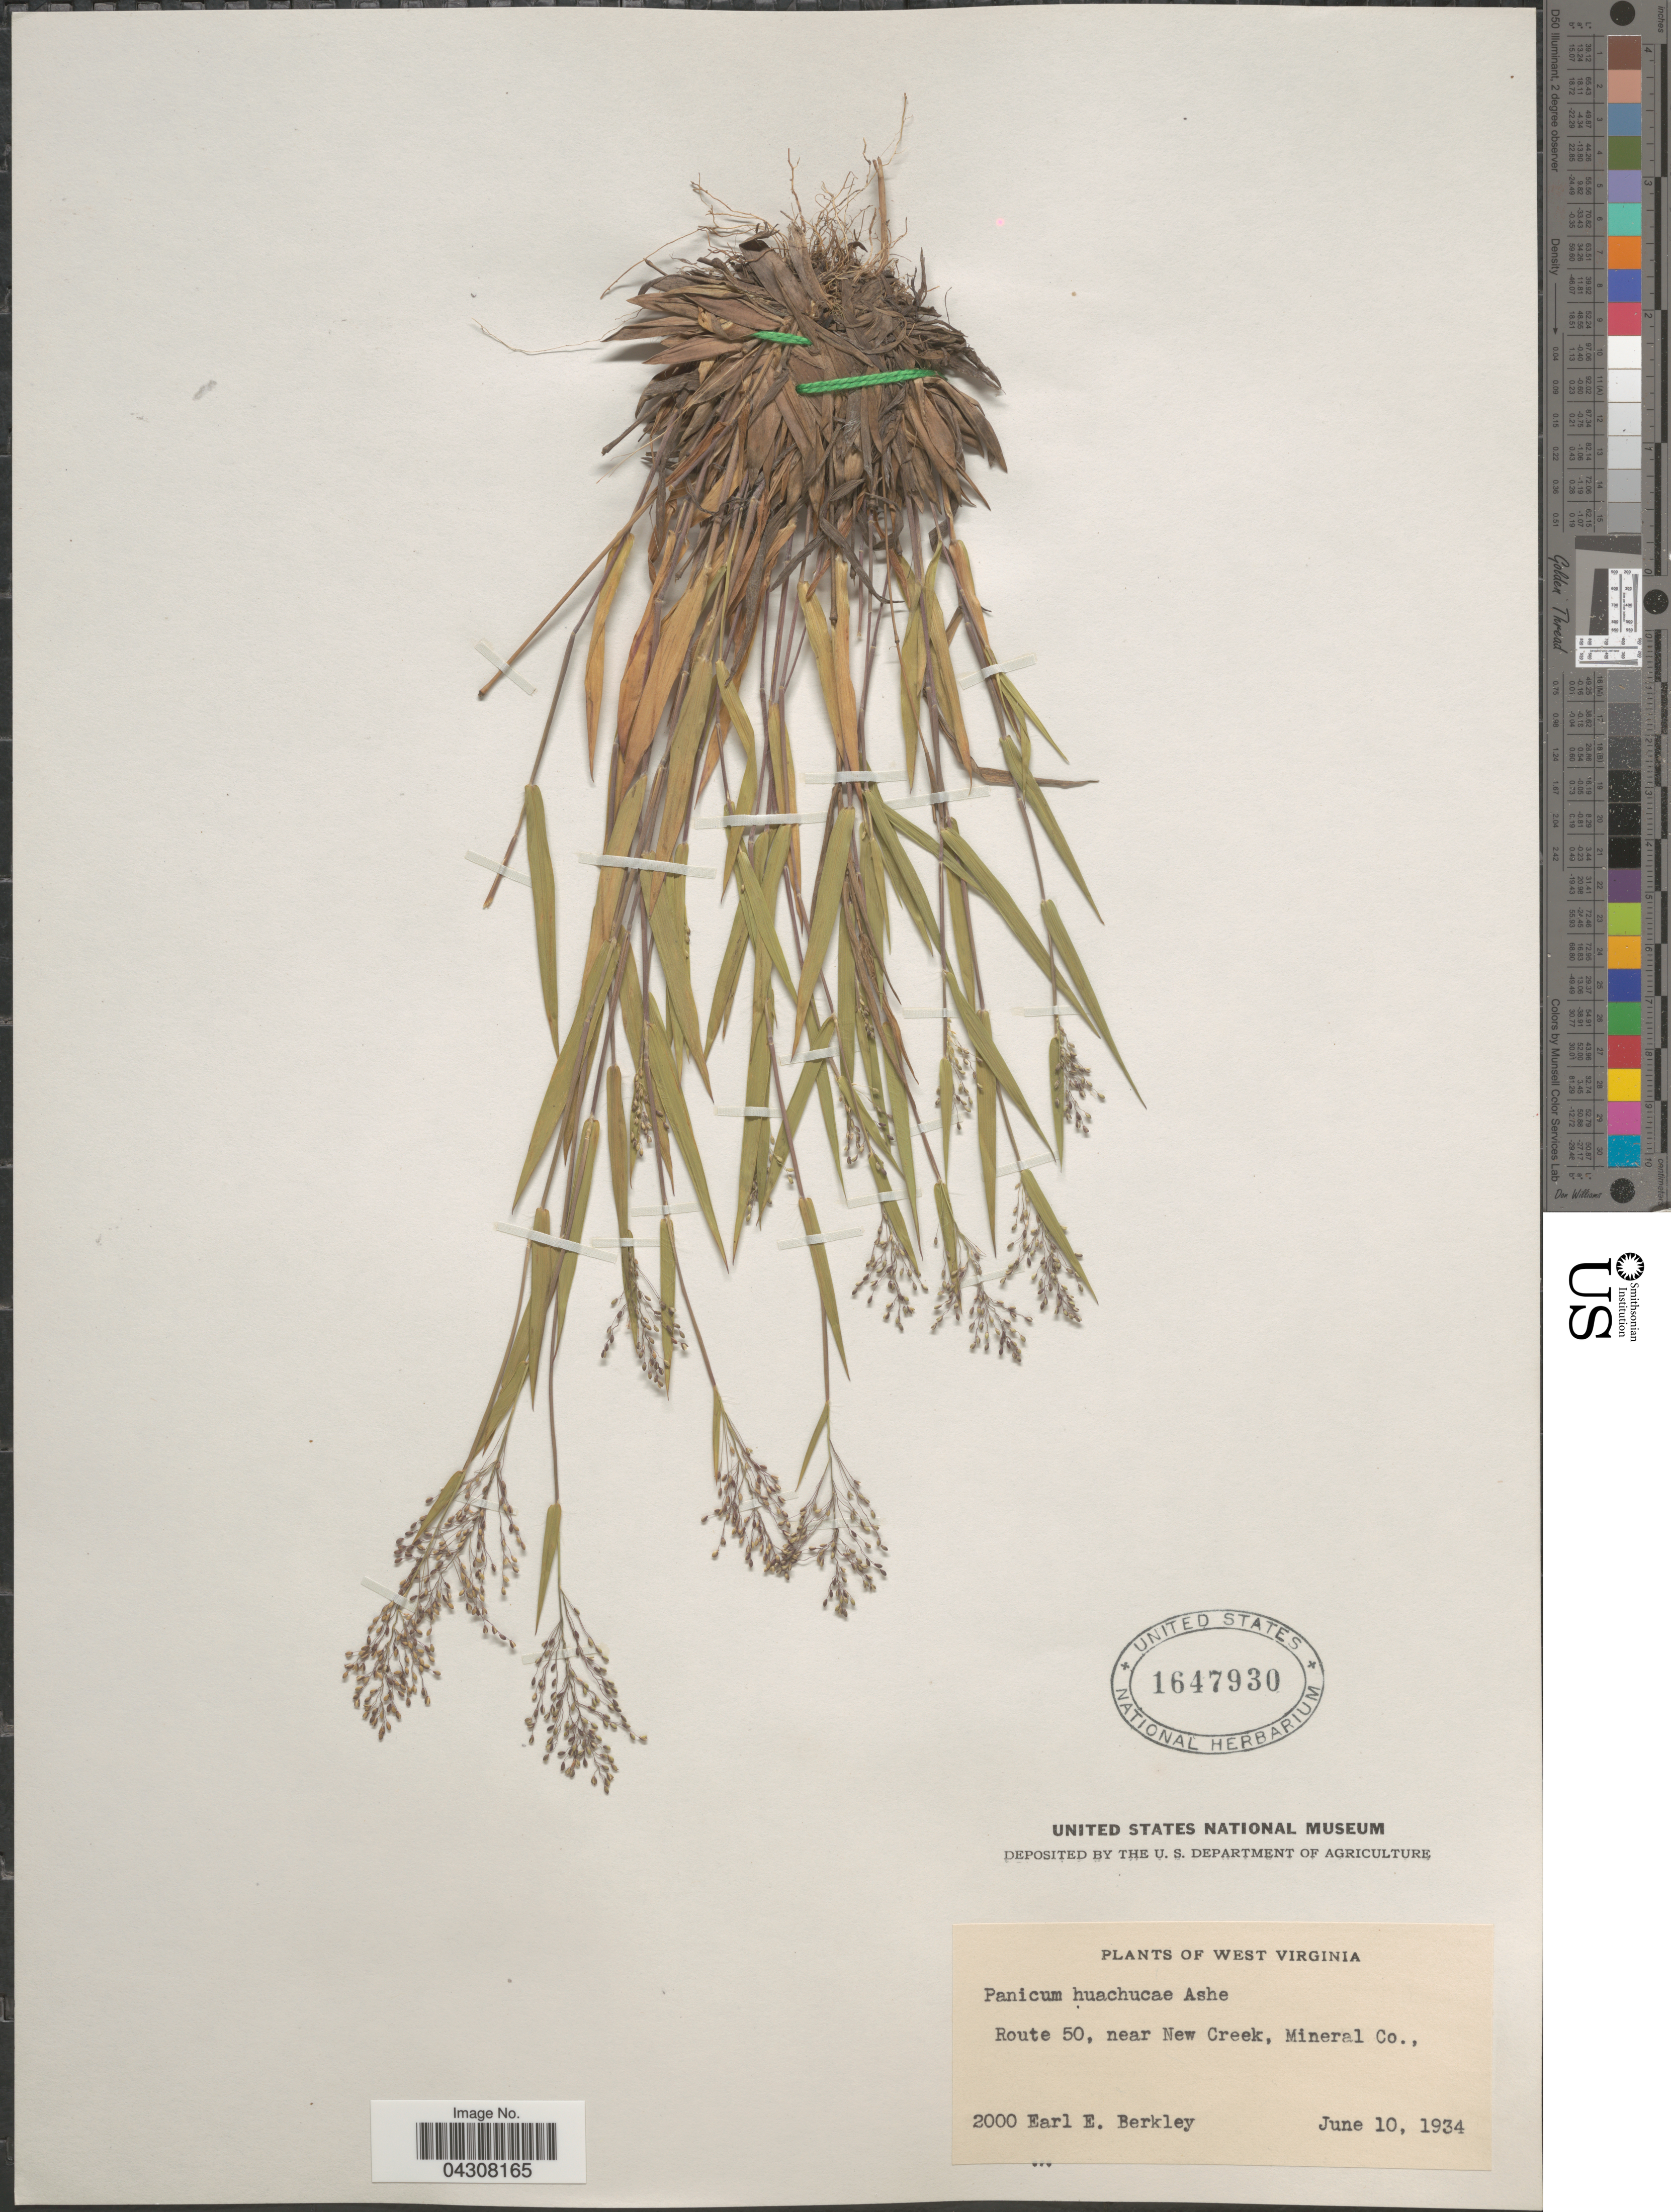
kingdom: Plantae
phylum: Tracheophyta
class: Liliopsida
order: Poales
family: Poaceae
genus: Dichanthelium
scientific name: Dichanthelium acuminatum var. acuminatum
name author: (Sw.) Gould & C.A. Clark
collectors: E. Berkley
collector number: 2000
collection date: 1934-06-10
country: United States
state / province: West Virginia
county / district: Mineral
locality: Route 50, near New Creek, Mineral Co.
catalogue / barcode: US 1647930